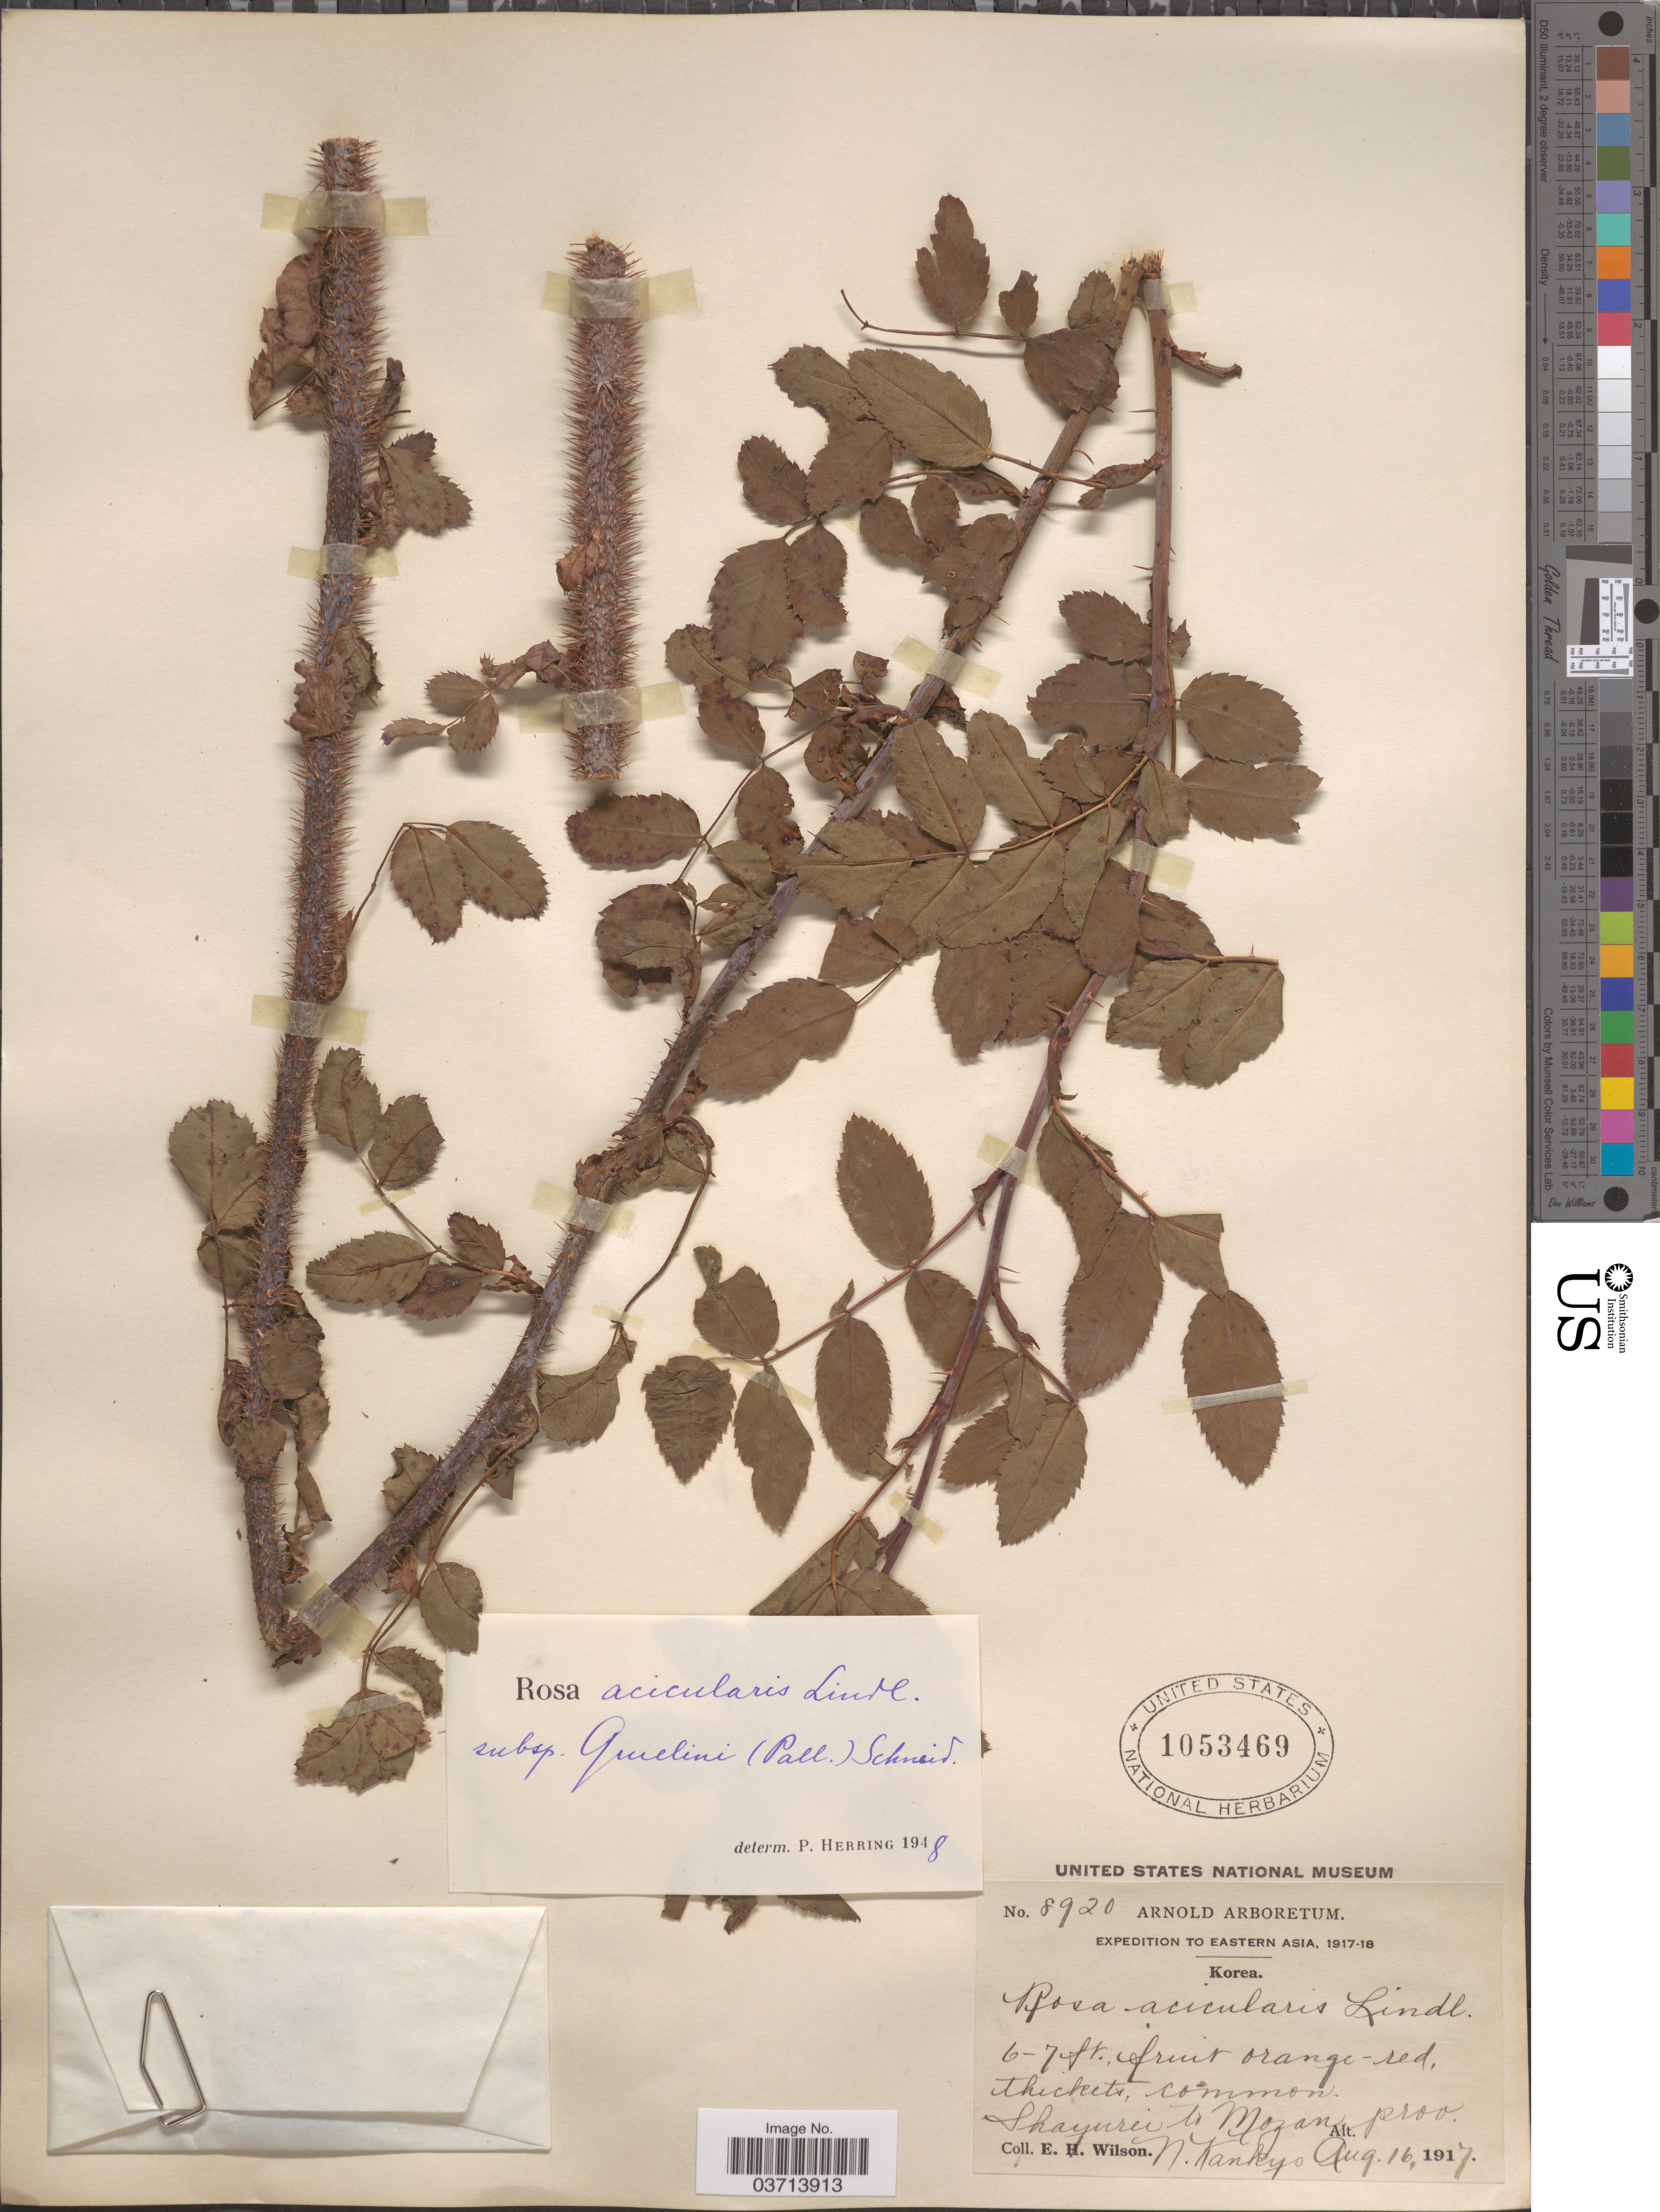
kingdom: Plantae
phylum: Tracheophyta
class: Magnoliopsida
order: Rosales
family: Rosaceae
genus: Rosa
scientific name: Rosa acicularis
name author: Lindl.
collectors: E. Wilson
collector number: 8920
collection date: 1917-08-16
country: North Korea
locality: Korea. Shayurei to Mozan, prov. N. Kankyo.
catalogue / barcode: US 1053469